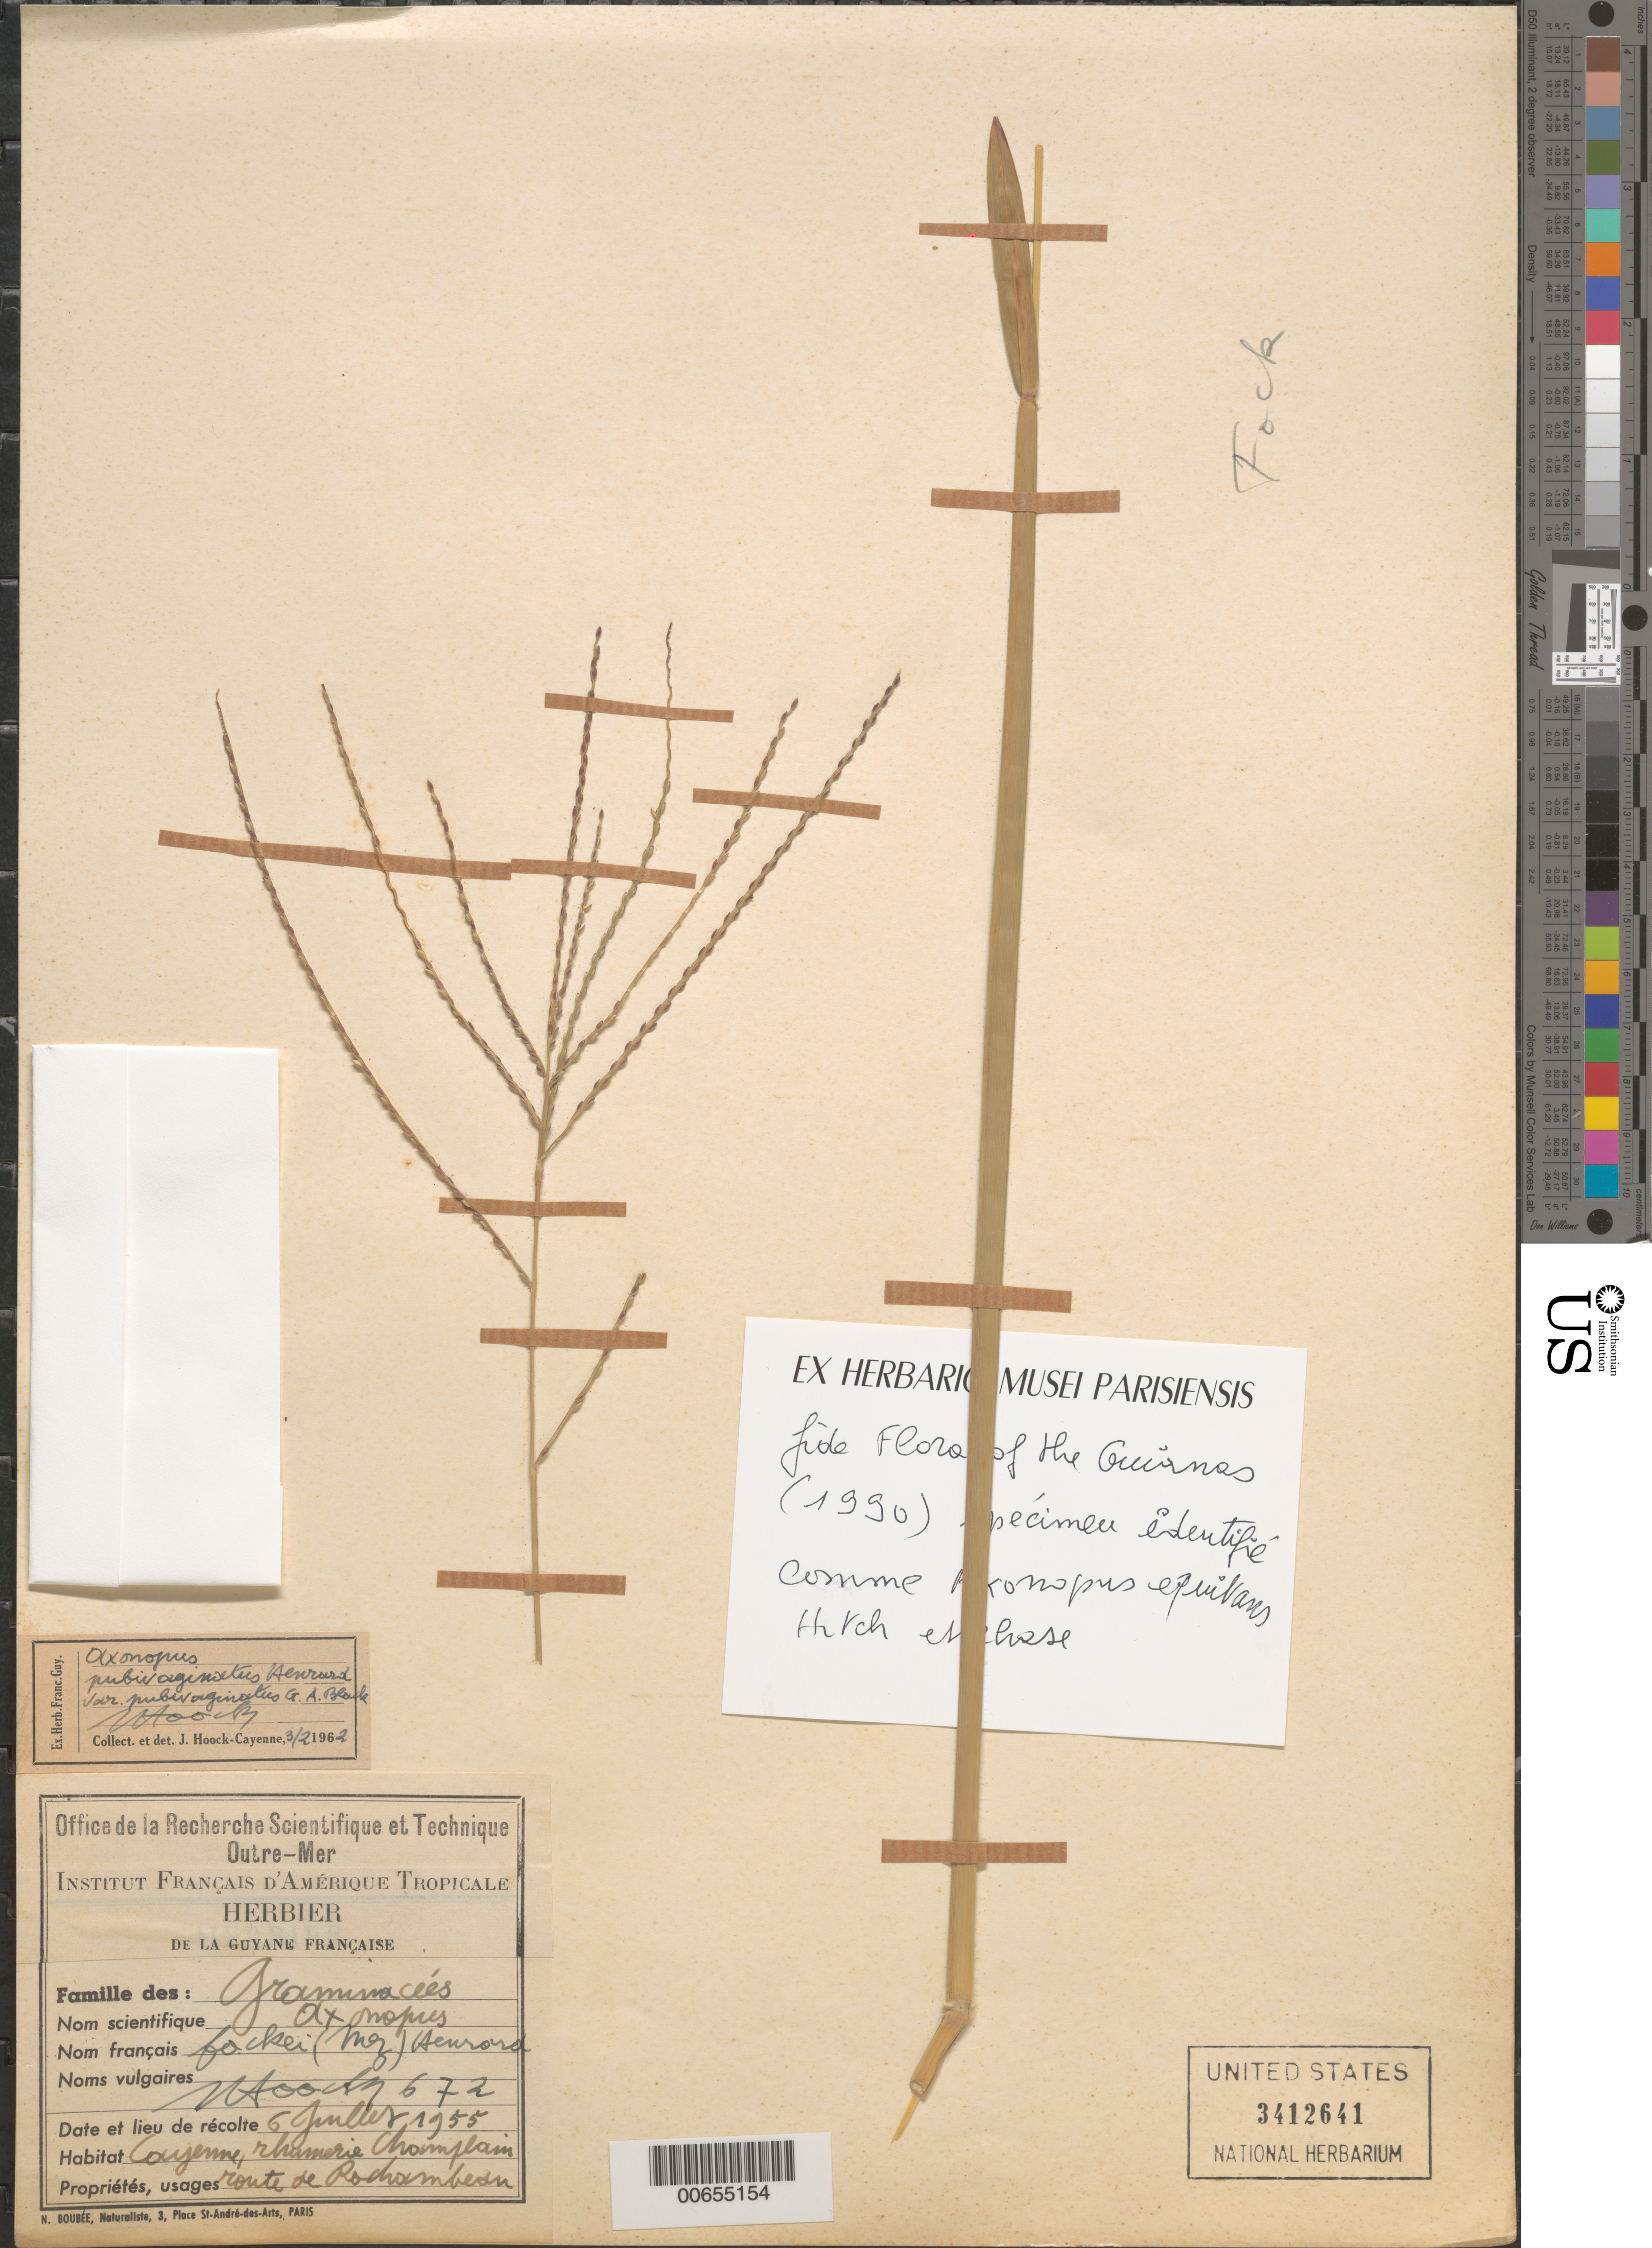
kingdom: Plantae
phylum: Tracheophyta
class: Liliopsida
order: Poales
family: Poaceae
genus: Axonopus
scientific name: Axonopus equitans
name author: Hitchc. & Chase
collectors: J. Hoock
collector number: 672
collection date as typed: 6-Jul-55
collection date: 1955-07-06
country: French Guiana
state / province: Cayenne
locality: Cayenne, rhamerie Champlain, route de Rochambeau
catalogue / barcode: US 3412641